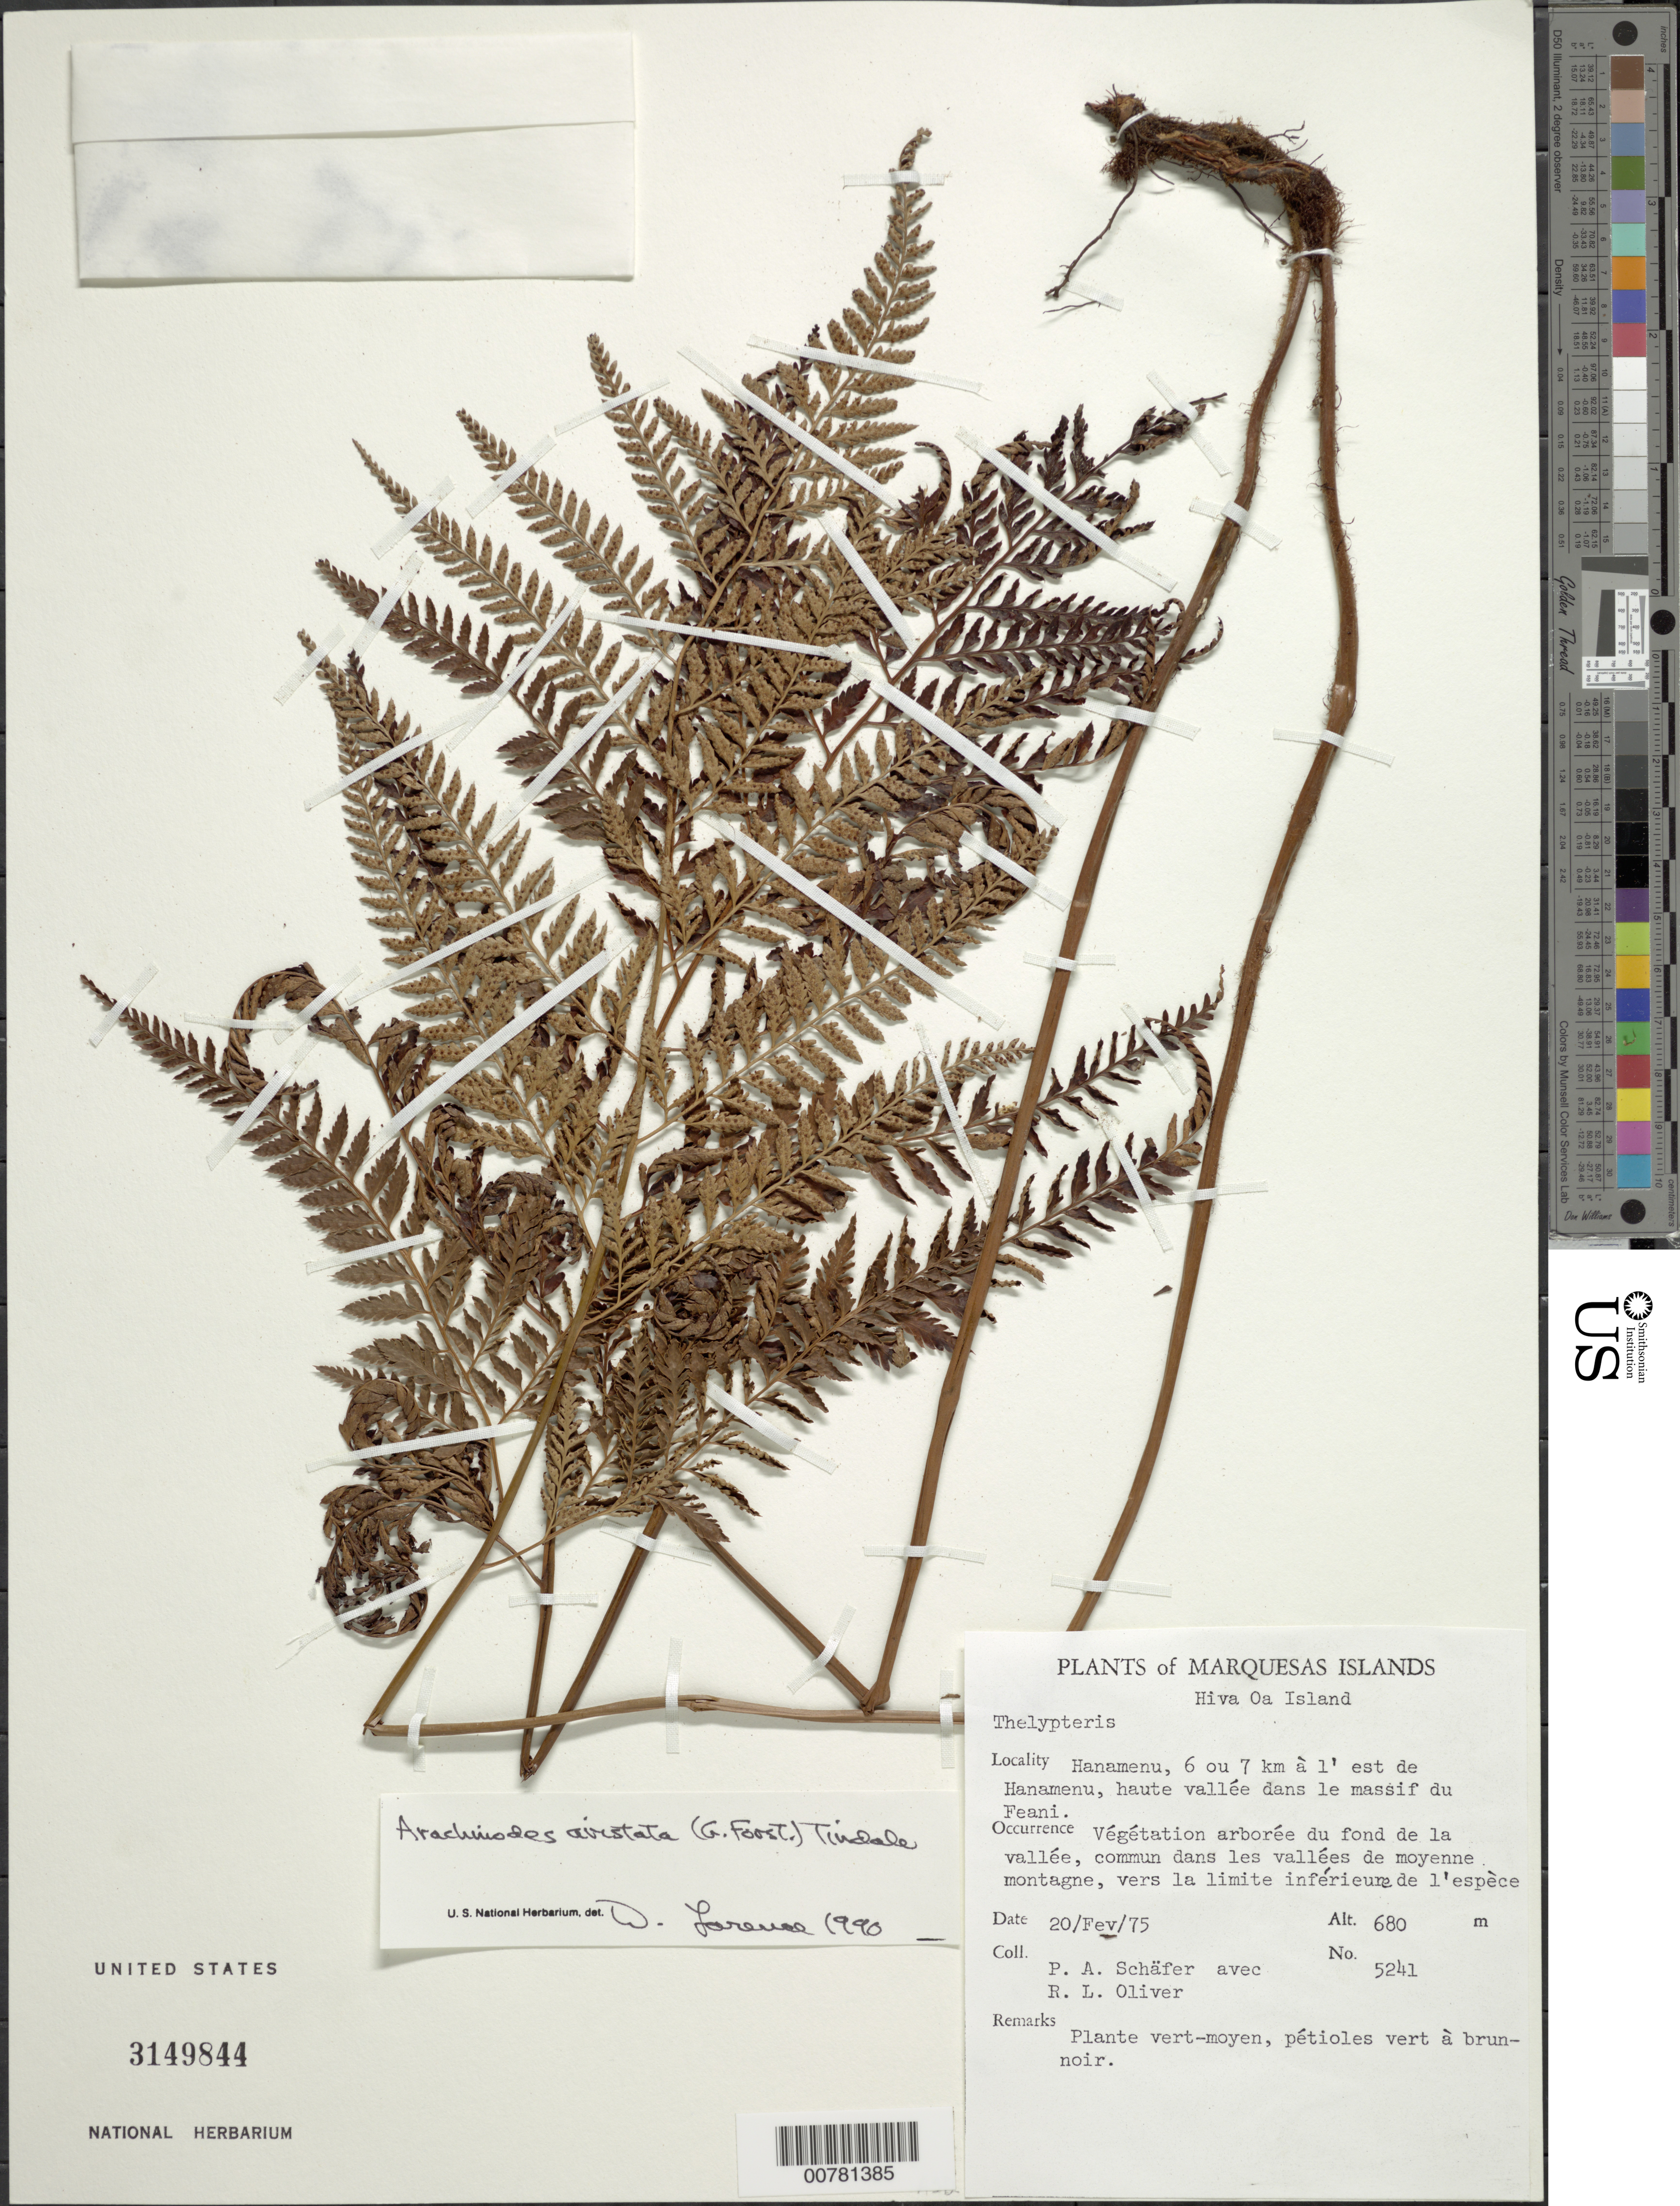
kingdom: Plantae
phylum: Tracheophyta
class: Polypodiopsida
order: Polypodiales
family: Dryopteridaceae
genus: Arachniodes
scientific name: Arachniodes aristata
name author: (G. Forst.) Tindale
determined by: Lorence, David H., (PTBG), National Tropical Botanical Garden (UNITED STATES)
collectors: P. A. Schäfer & R. L. Oliver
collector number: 5241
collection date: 1975-02-20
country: French Polynesia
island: Hiva Oa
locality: Hanamenu, 6 ou 7 km à l'est de Hanamenu, haute vallée dans le massif du Feani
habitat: Végétation arborée du fond de la vallée, commun dans les vallées de moyenne montagne, vers la limite inférieure de l'espèce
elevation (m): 680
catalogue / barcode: US 3149844